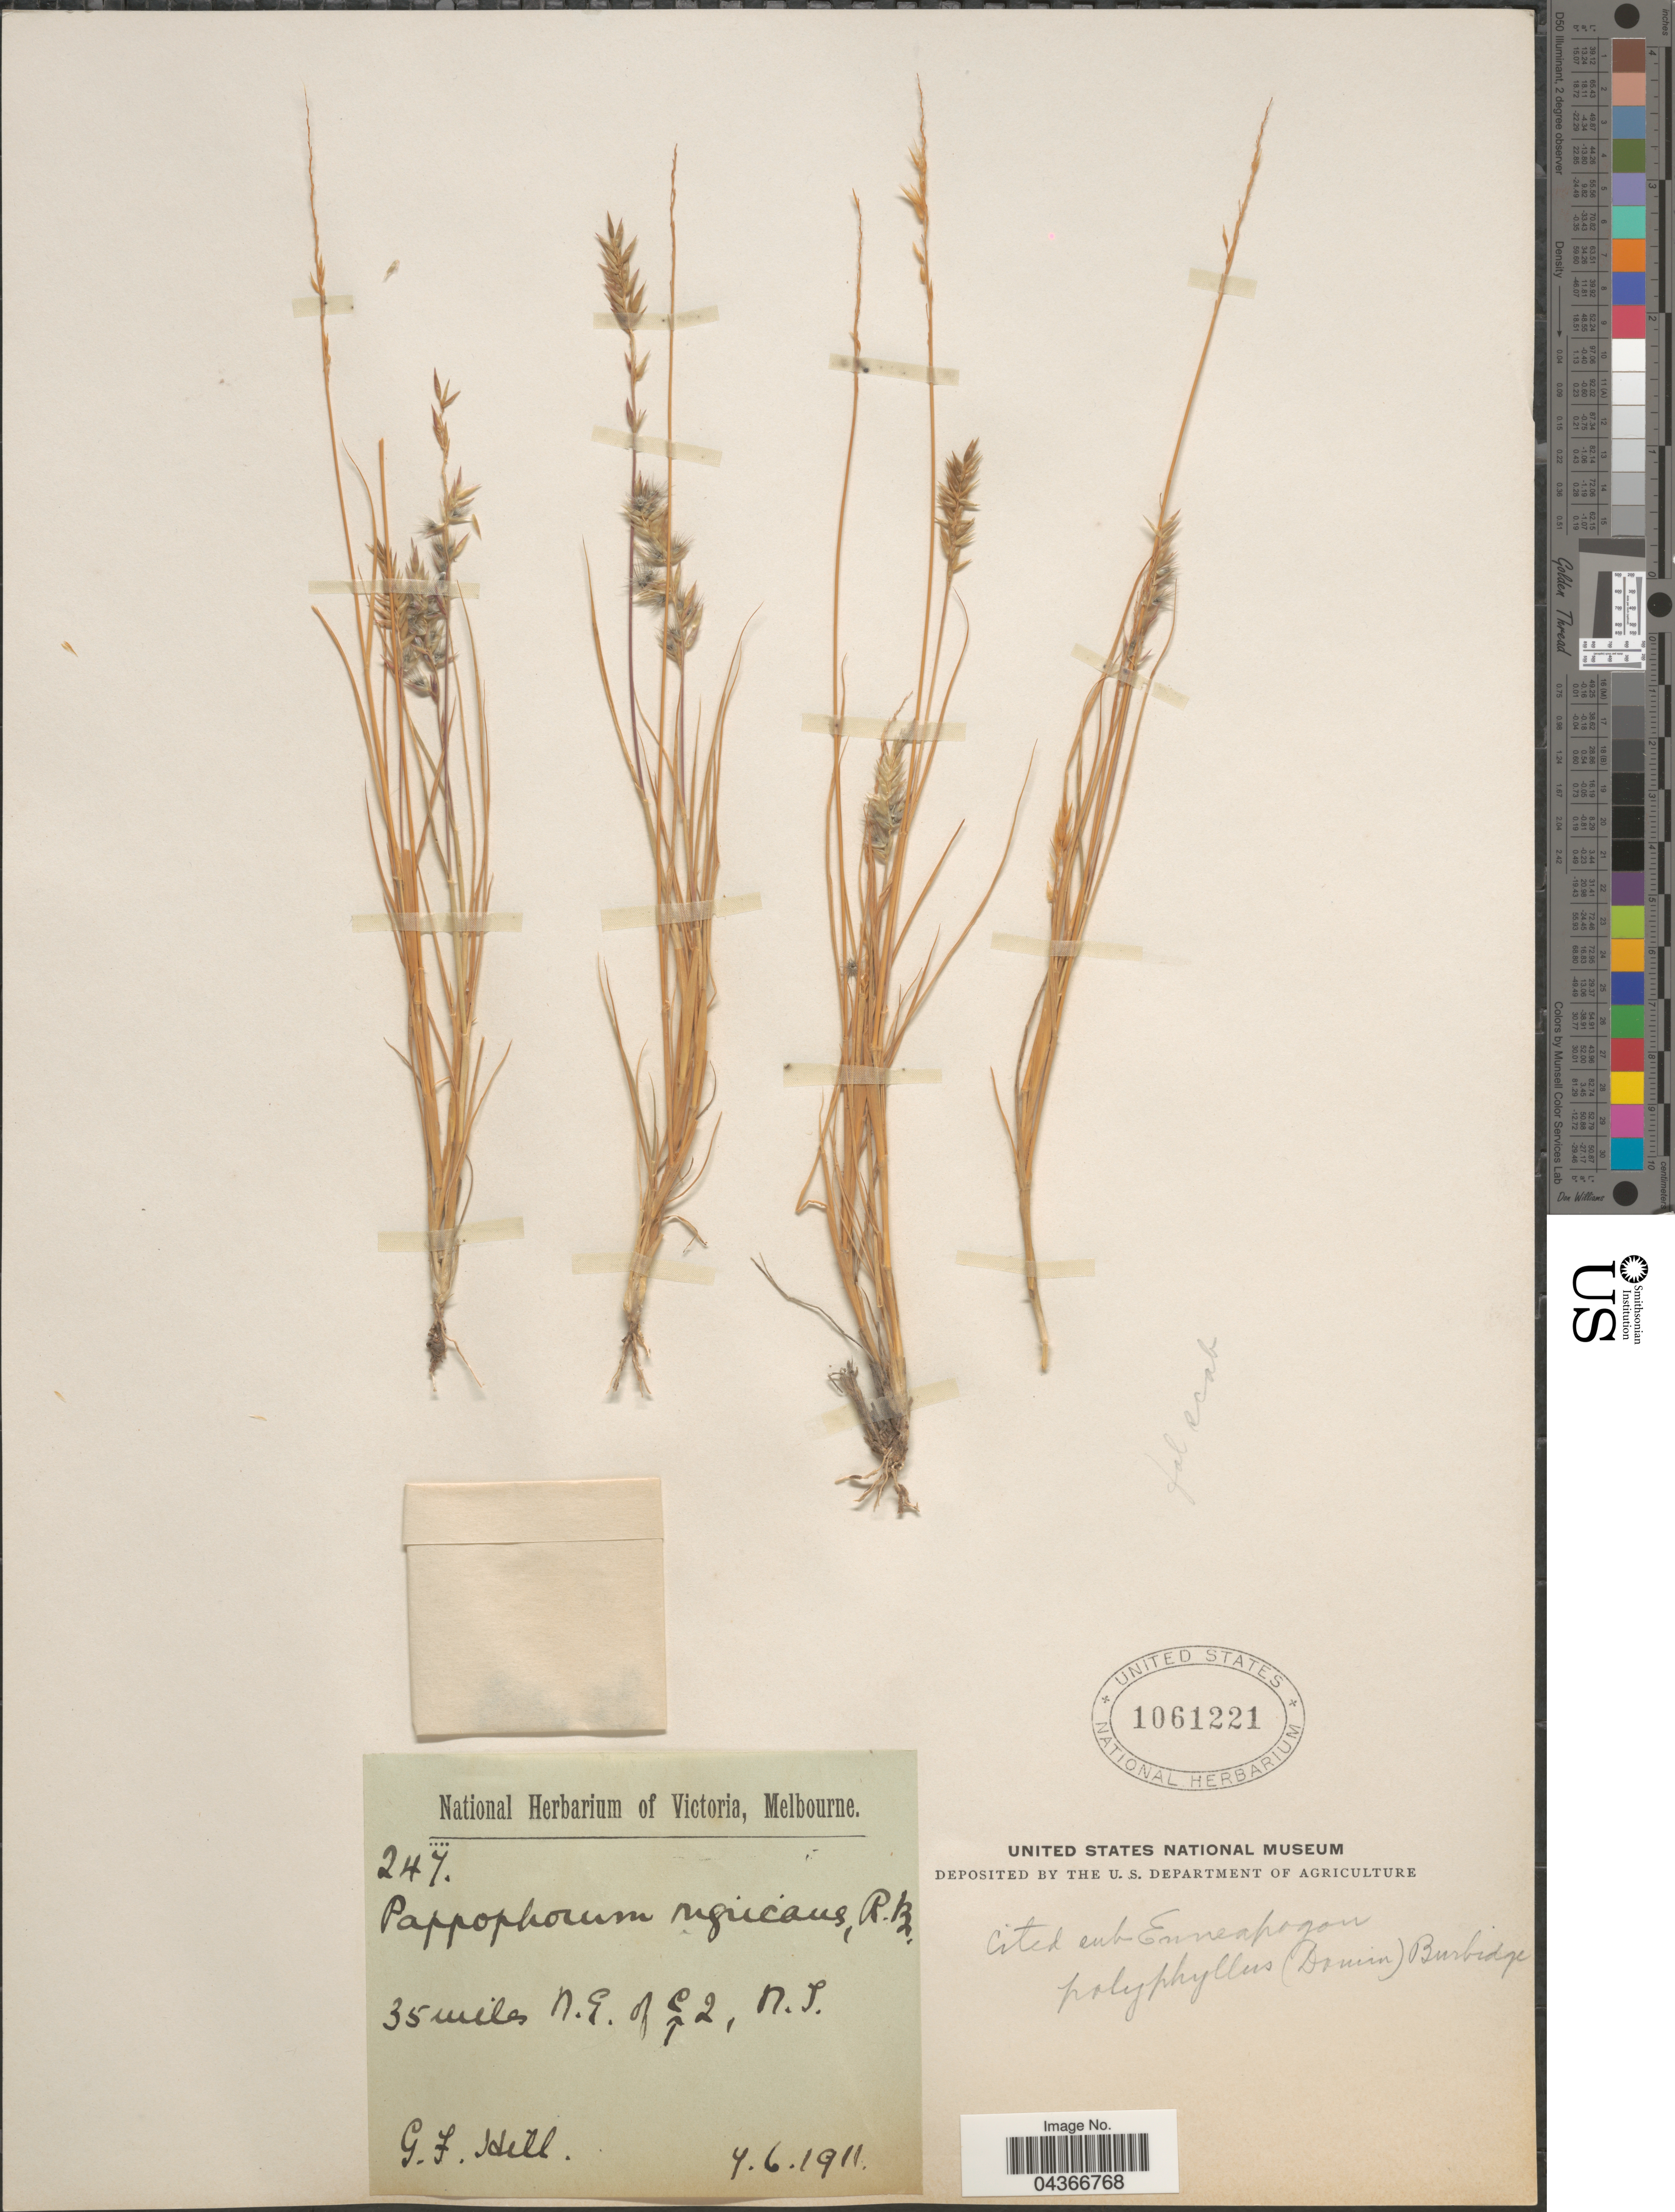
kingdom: Plantae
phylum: Tracheophyta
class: Liliopsida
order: Poales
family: Poaceae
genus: Enneapogon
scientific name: Enneapogon polyphyllus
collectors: G. Hill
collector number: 247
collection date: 1911-06-04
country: Australia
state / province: Northern Territory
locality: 35 miles N.E. of C2, N.T.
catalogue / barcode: US 1061221